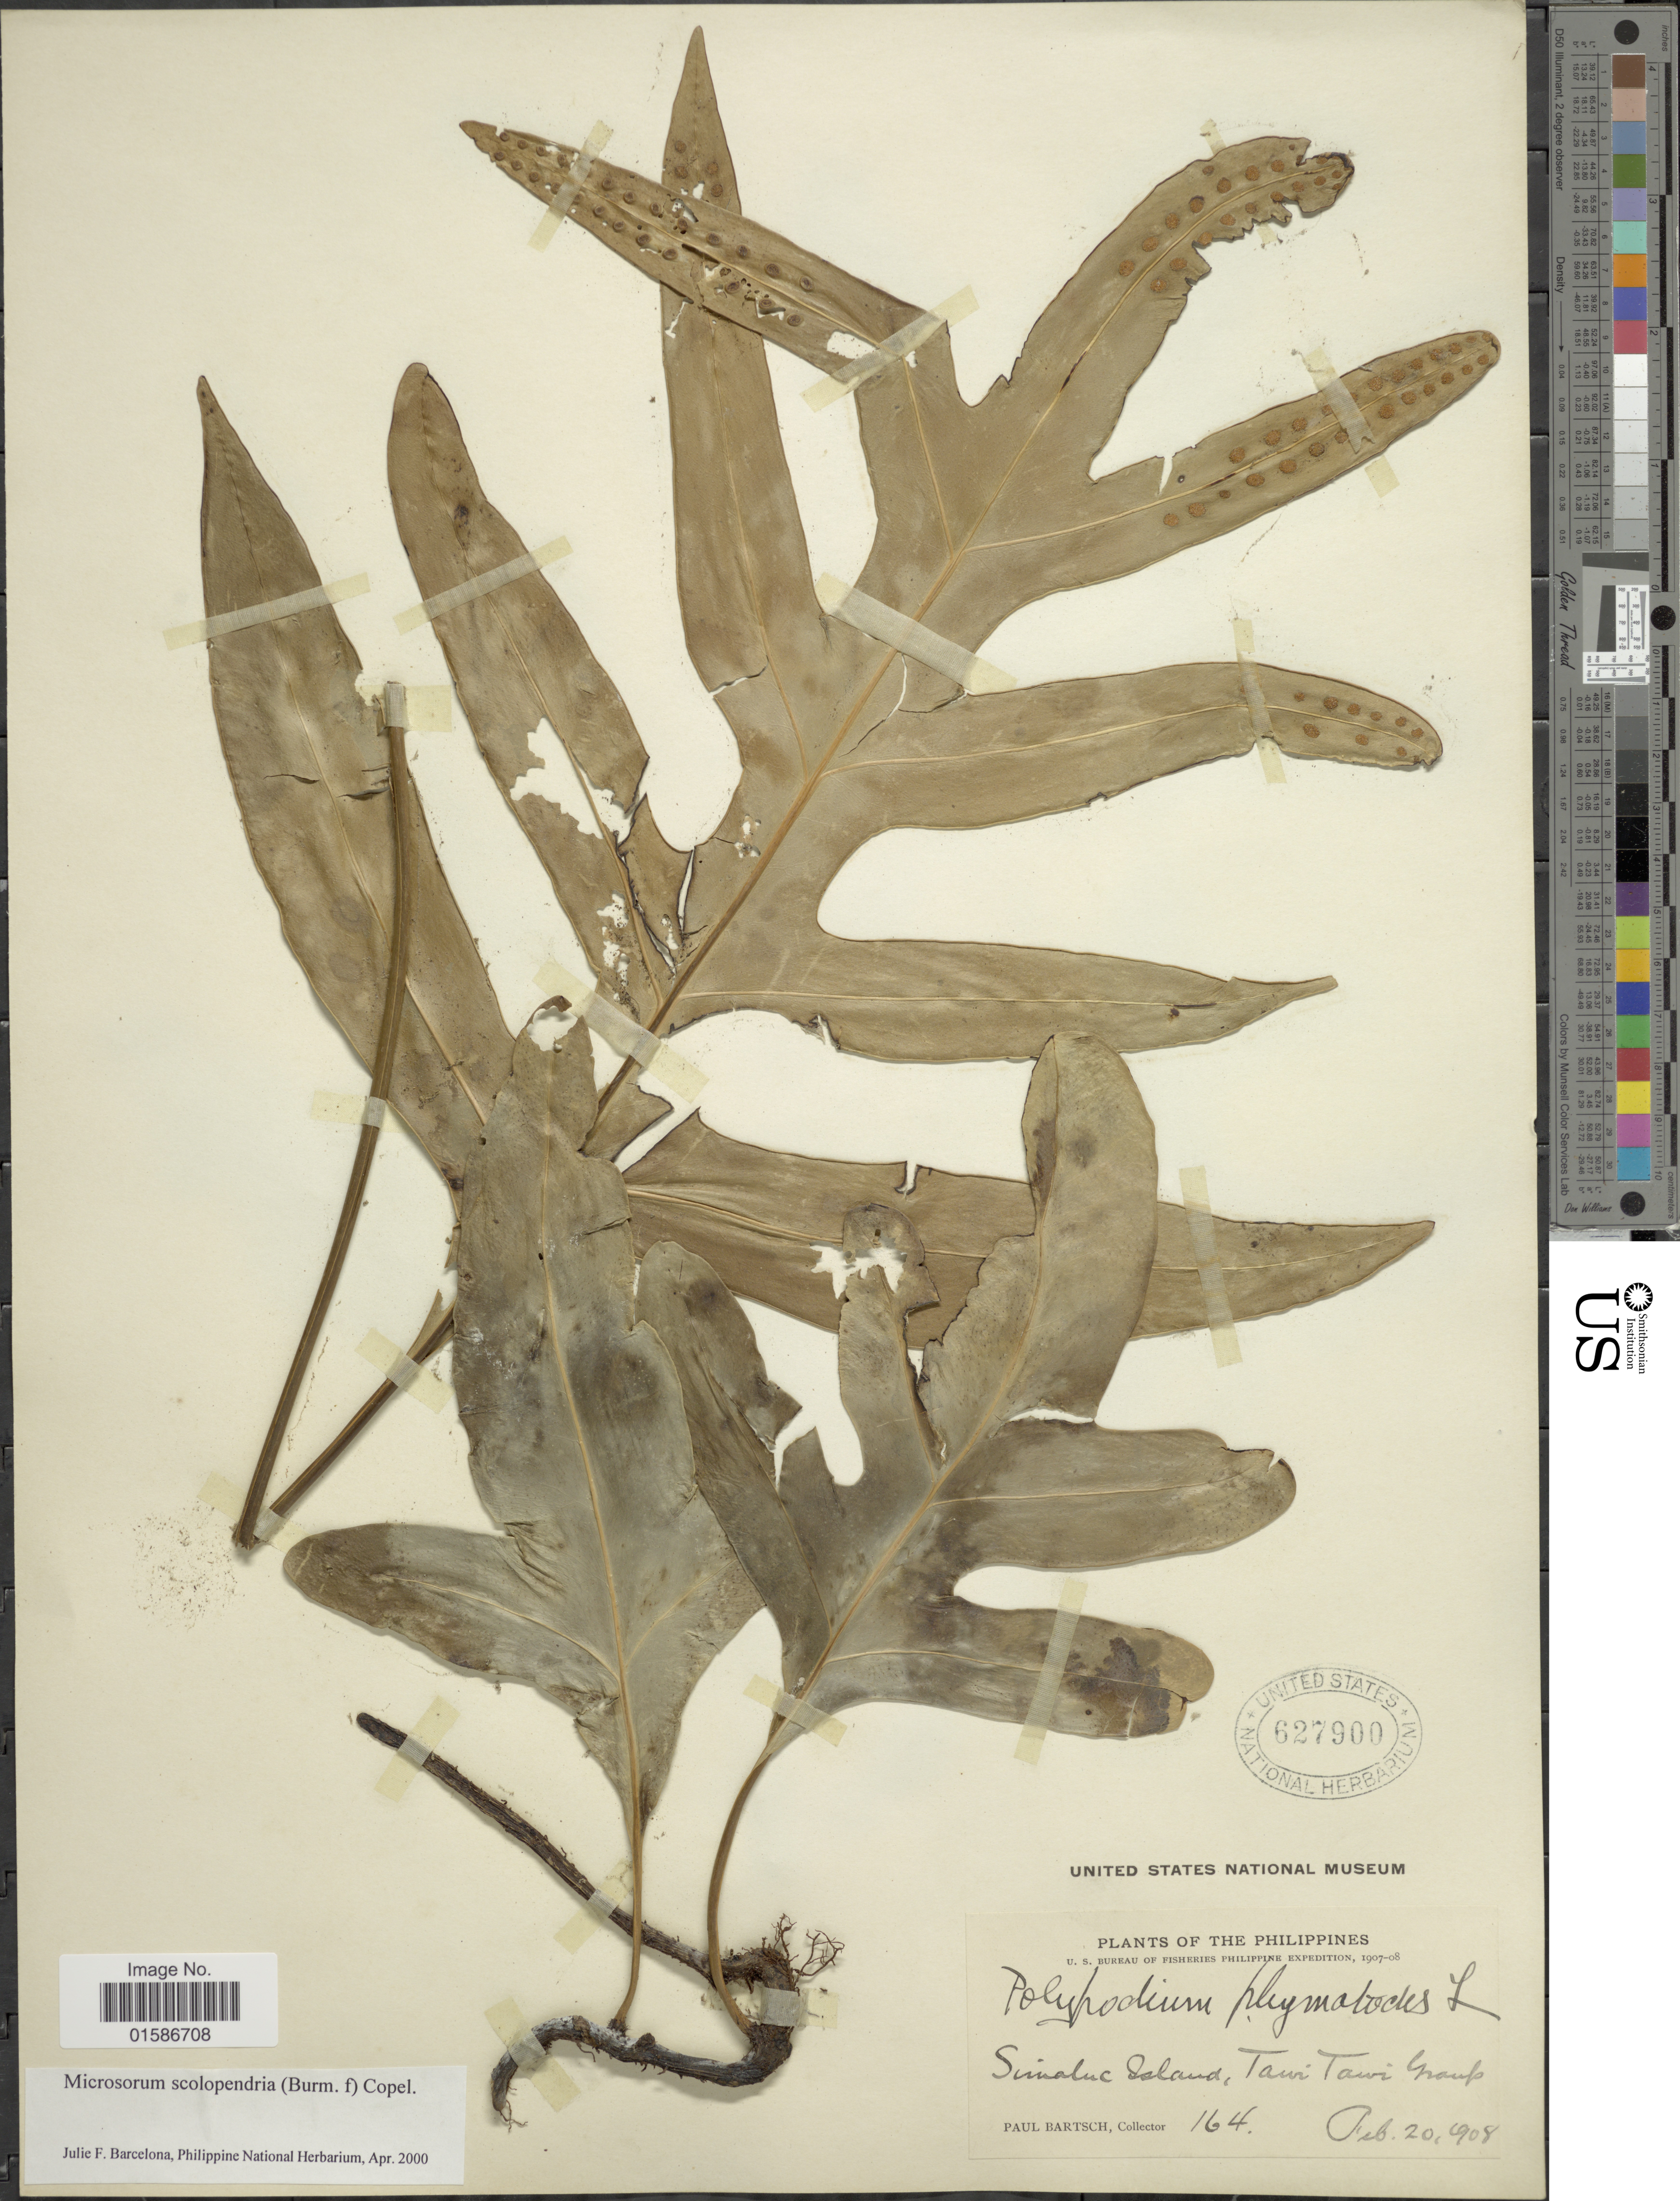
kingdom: Plantae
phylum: Tracheophyta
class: Polypodiopsida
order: Polypodiales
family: Polypodiaceae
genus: Microsorum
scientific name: Microsorum scolopendria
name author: (Burm. f.) Copel.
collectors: P. Bartsch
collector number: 164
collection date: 1908-02-20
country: Philippines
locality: Simaluc Island, Tawi Tawi Group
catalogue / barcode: US 627900